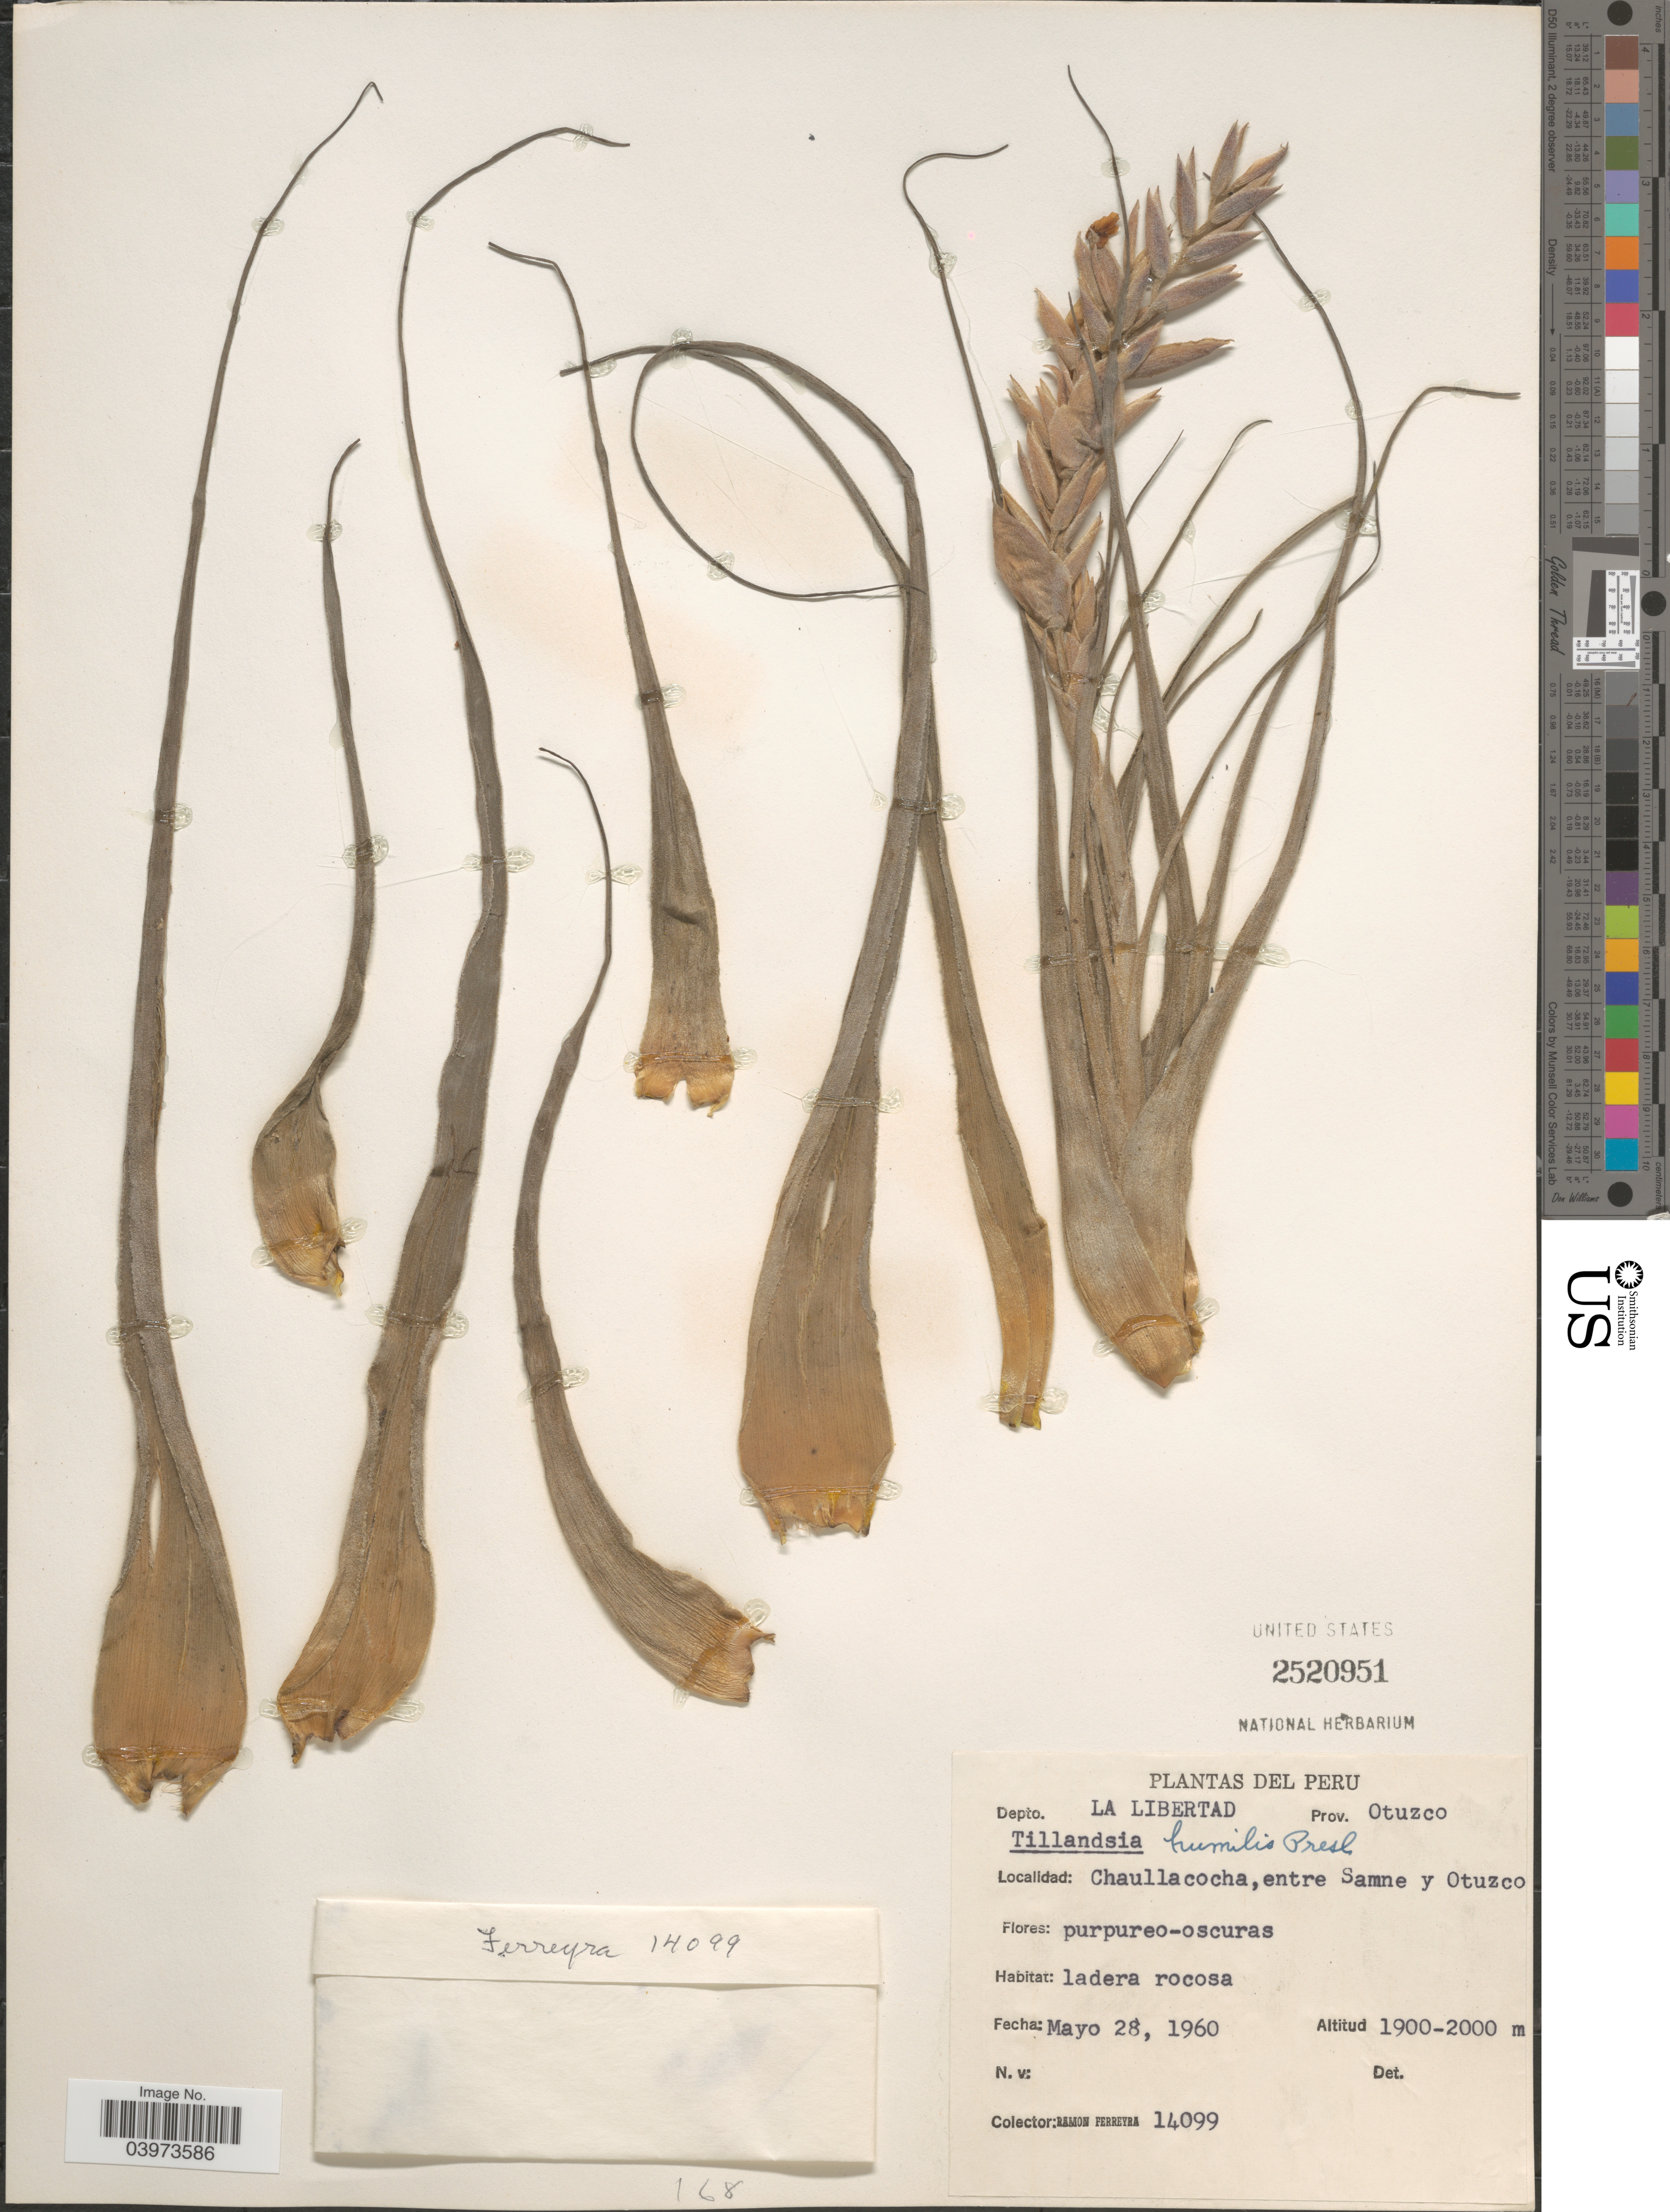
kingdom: Plantae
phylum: Tracheophyta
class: Liliopsida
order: Poales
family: Bromeliaceae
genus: Tillandsia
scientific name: Tillandsia humilis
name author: C. Presl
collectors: R. A. Ferreyra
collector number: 14099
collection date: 1960-05-28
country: Peru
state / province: La Libertad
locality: Depto. La Libertad. Prov. Otuzco. Chaullacocha, entre Samne y Otuzco.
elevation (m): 1900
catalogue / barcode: US 2520951